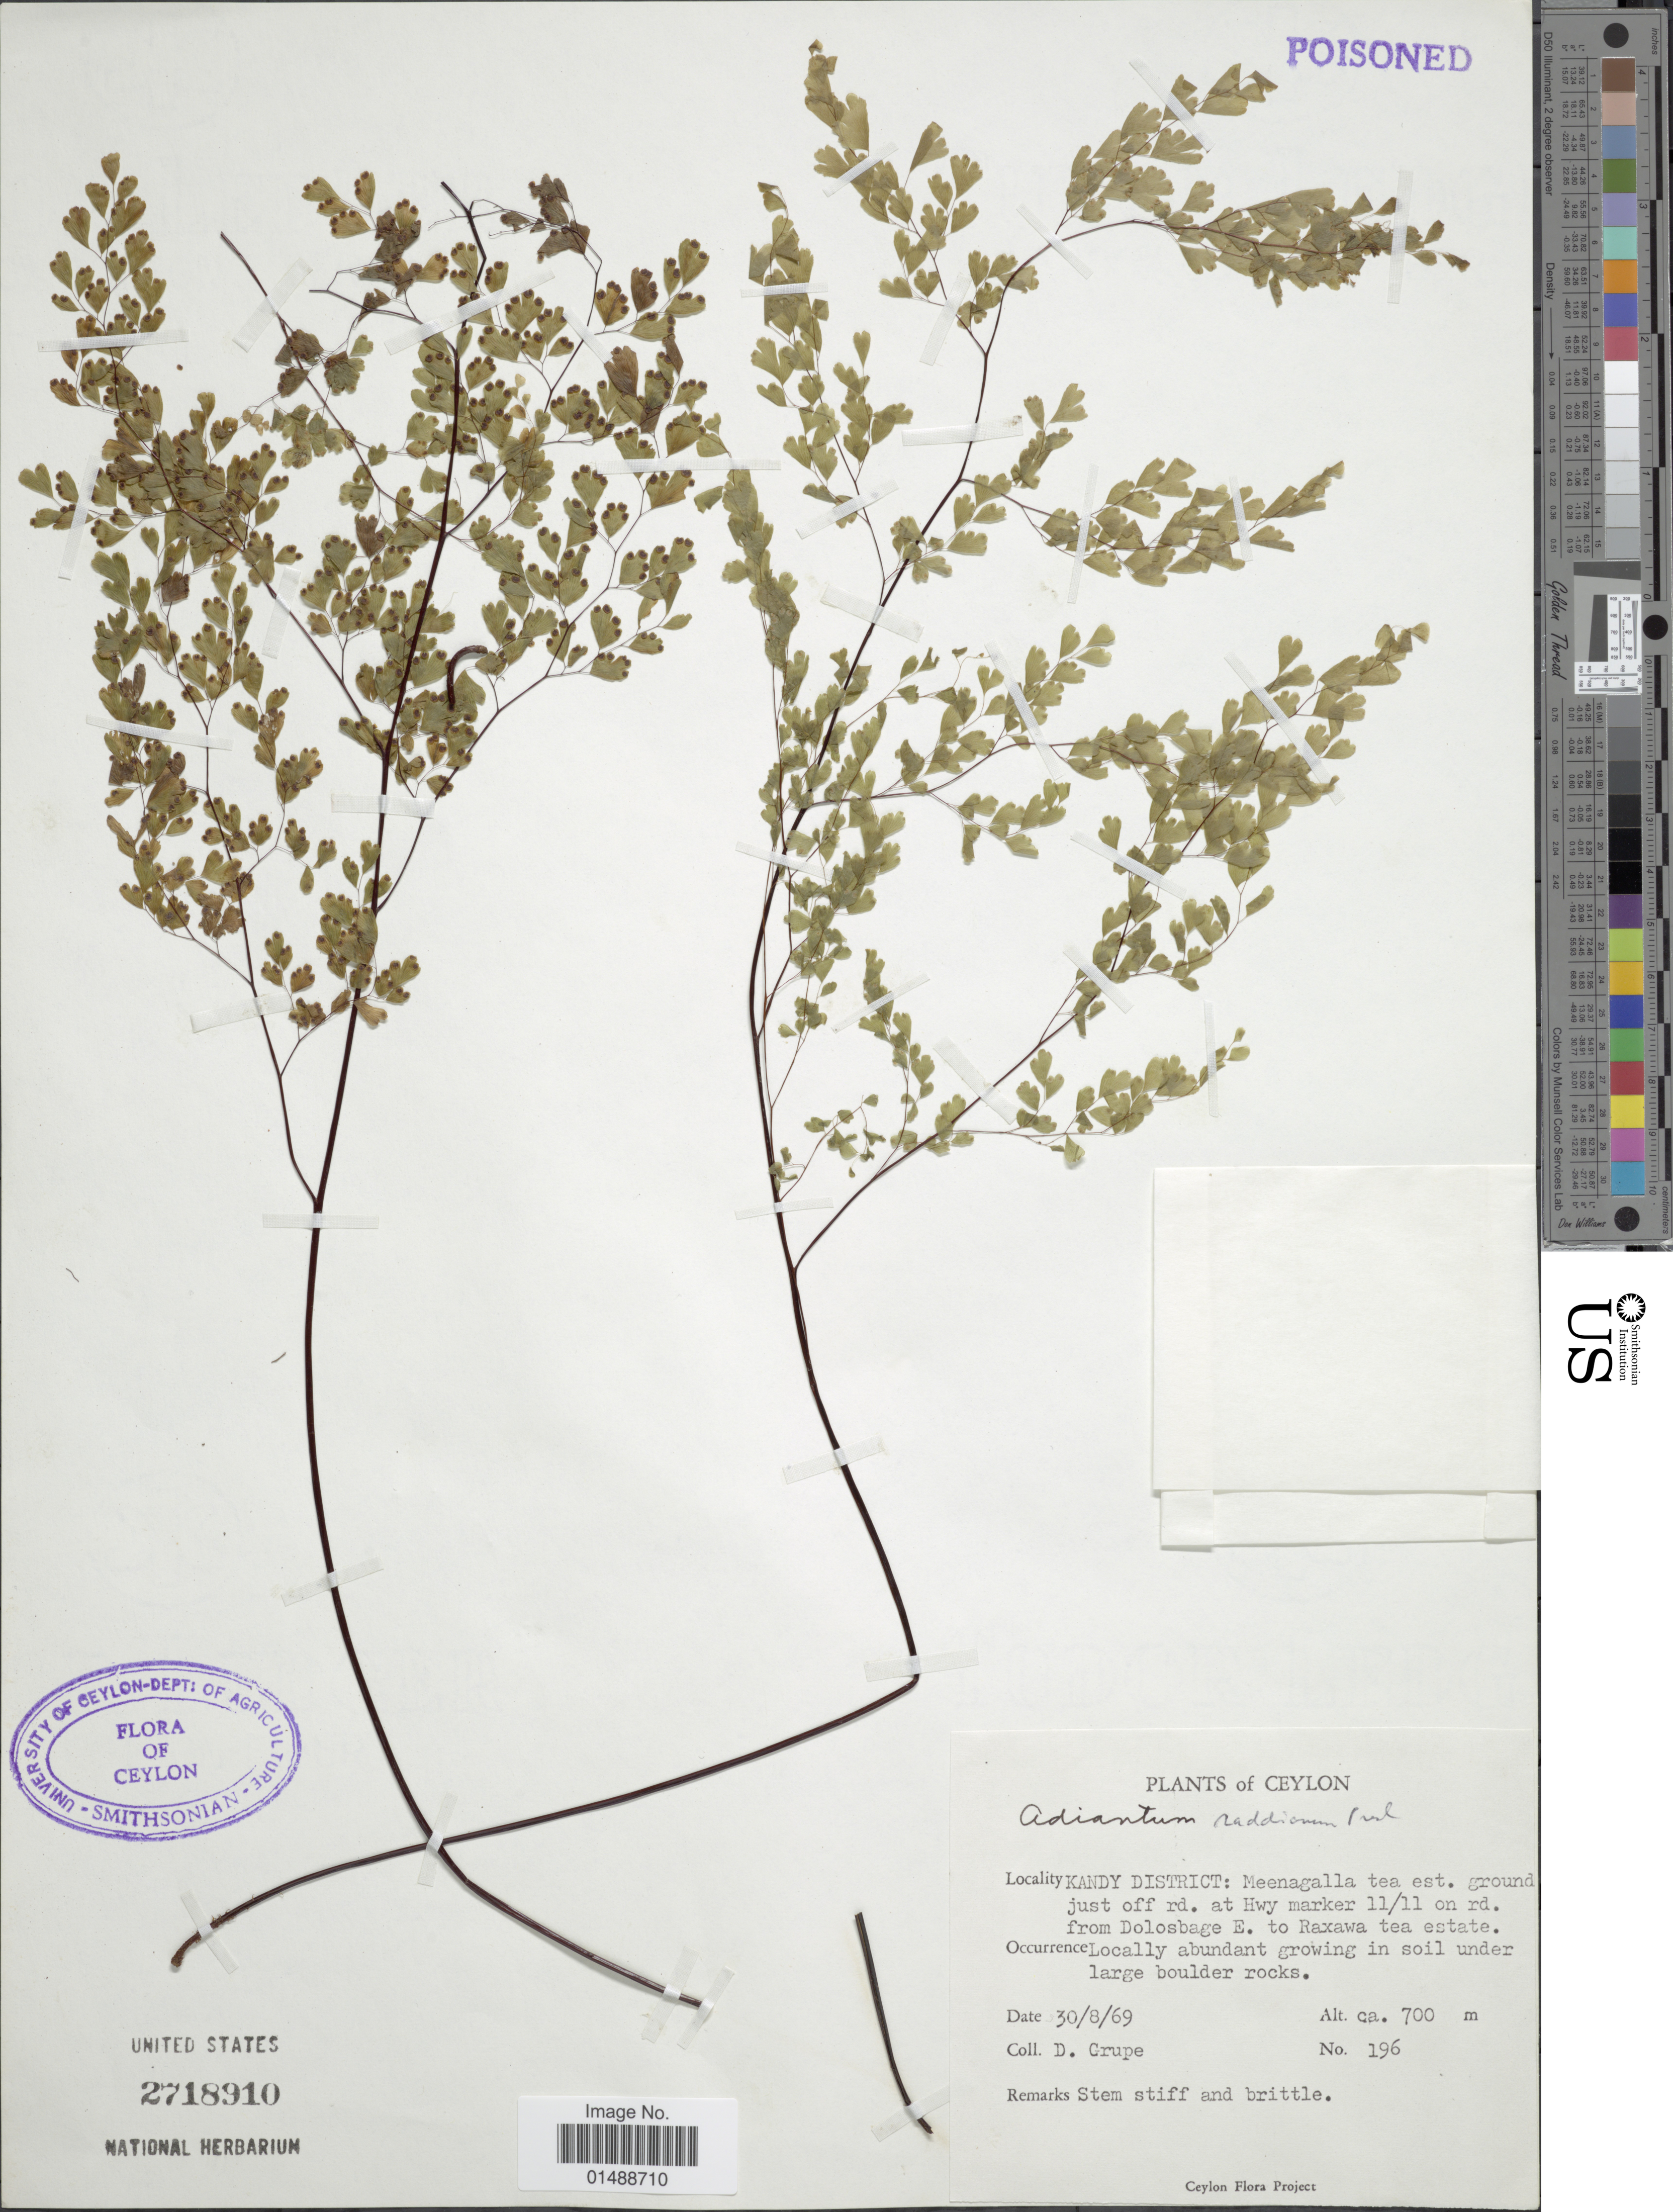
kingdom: Plantae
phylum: Tracheophyta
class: Polypodiopsida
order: Polypodiales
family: Pteridaceae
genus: Adiantum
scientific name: Adiantum raddianum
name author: C. Presl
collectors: D. Crupe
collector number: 196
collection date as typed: Transcribed d/m/y: 30/8/69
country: Sri Lanka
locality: Ceylon, Kandy District: Meenagalla tea est. ground just off rd. at Hwy marker 11/11 on rd. from Dolosbage E. to Raxawa tea estate.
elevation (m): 700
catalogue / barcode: US 2718910